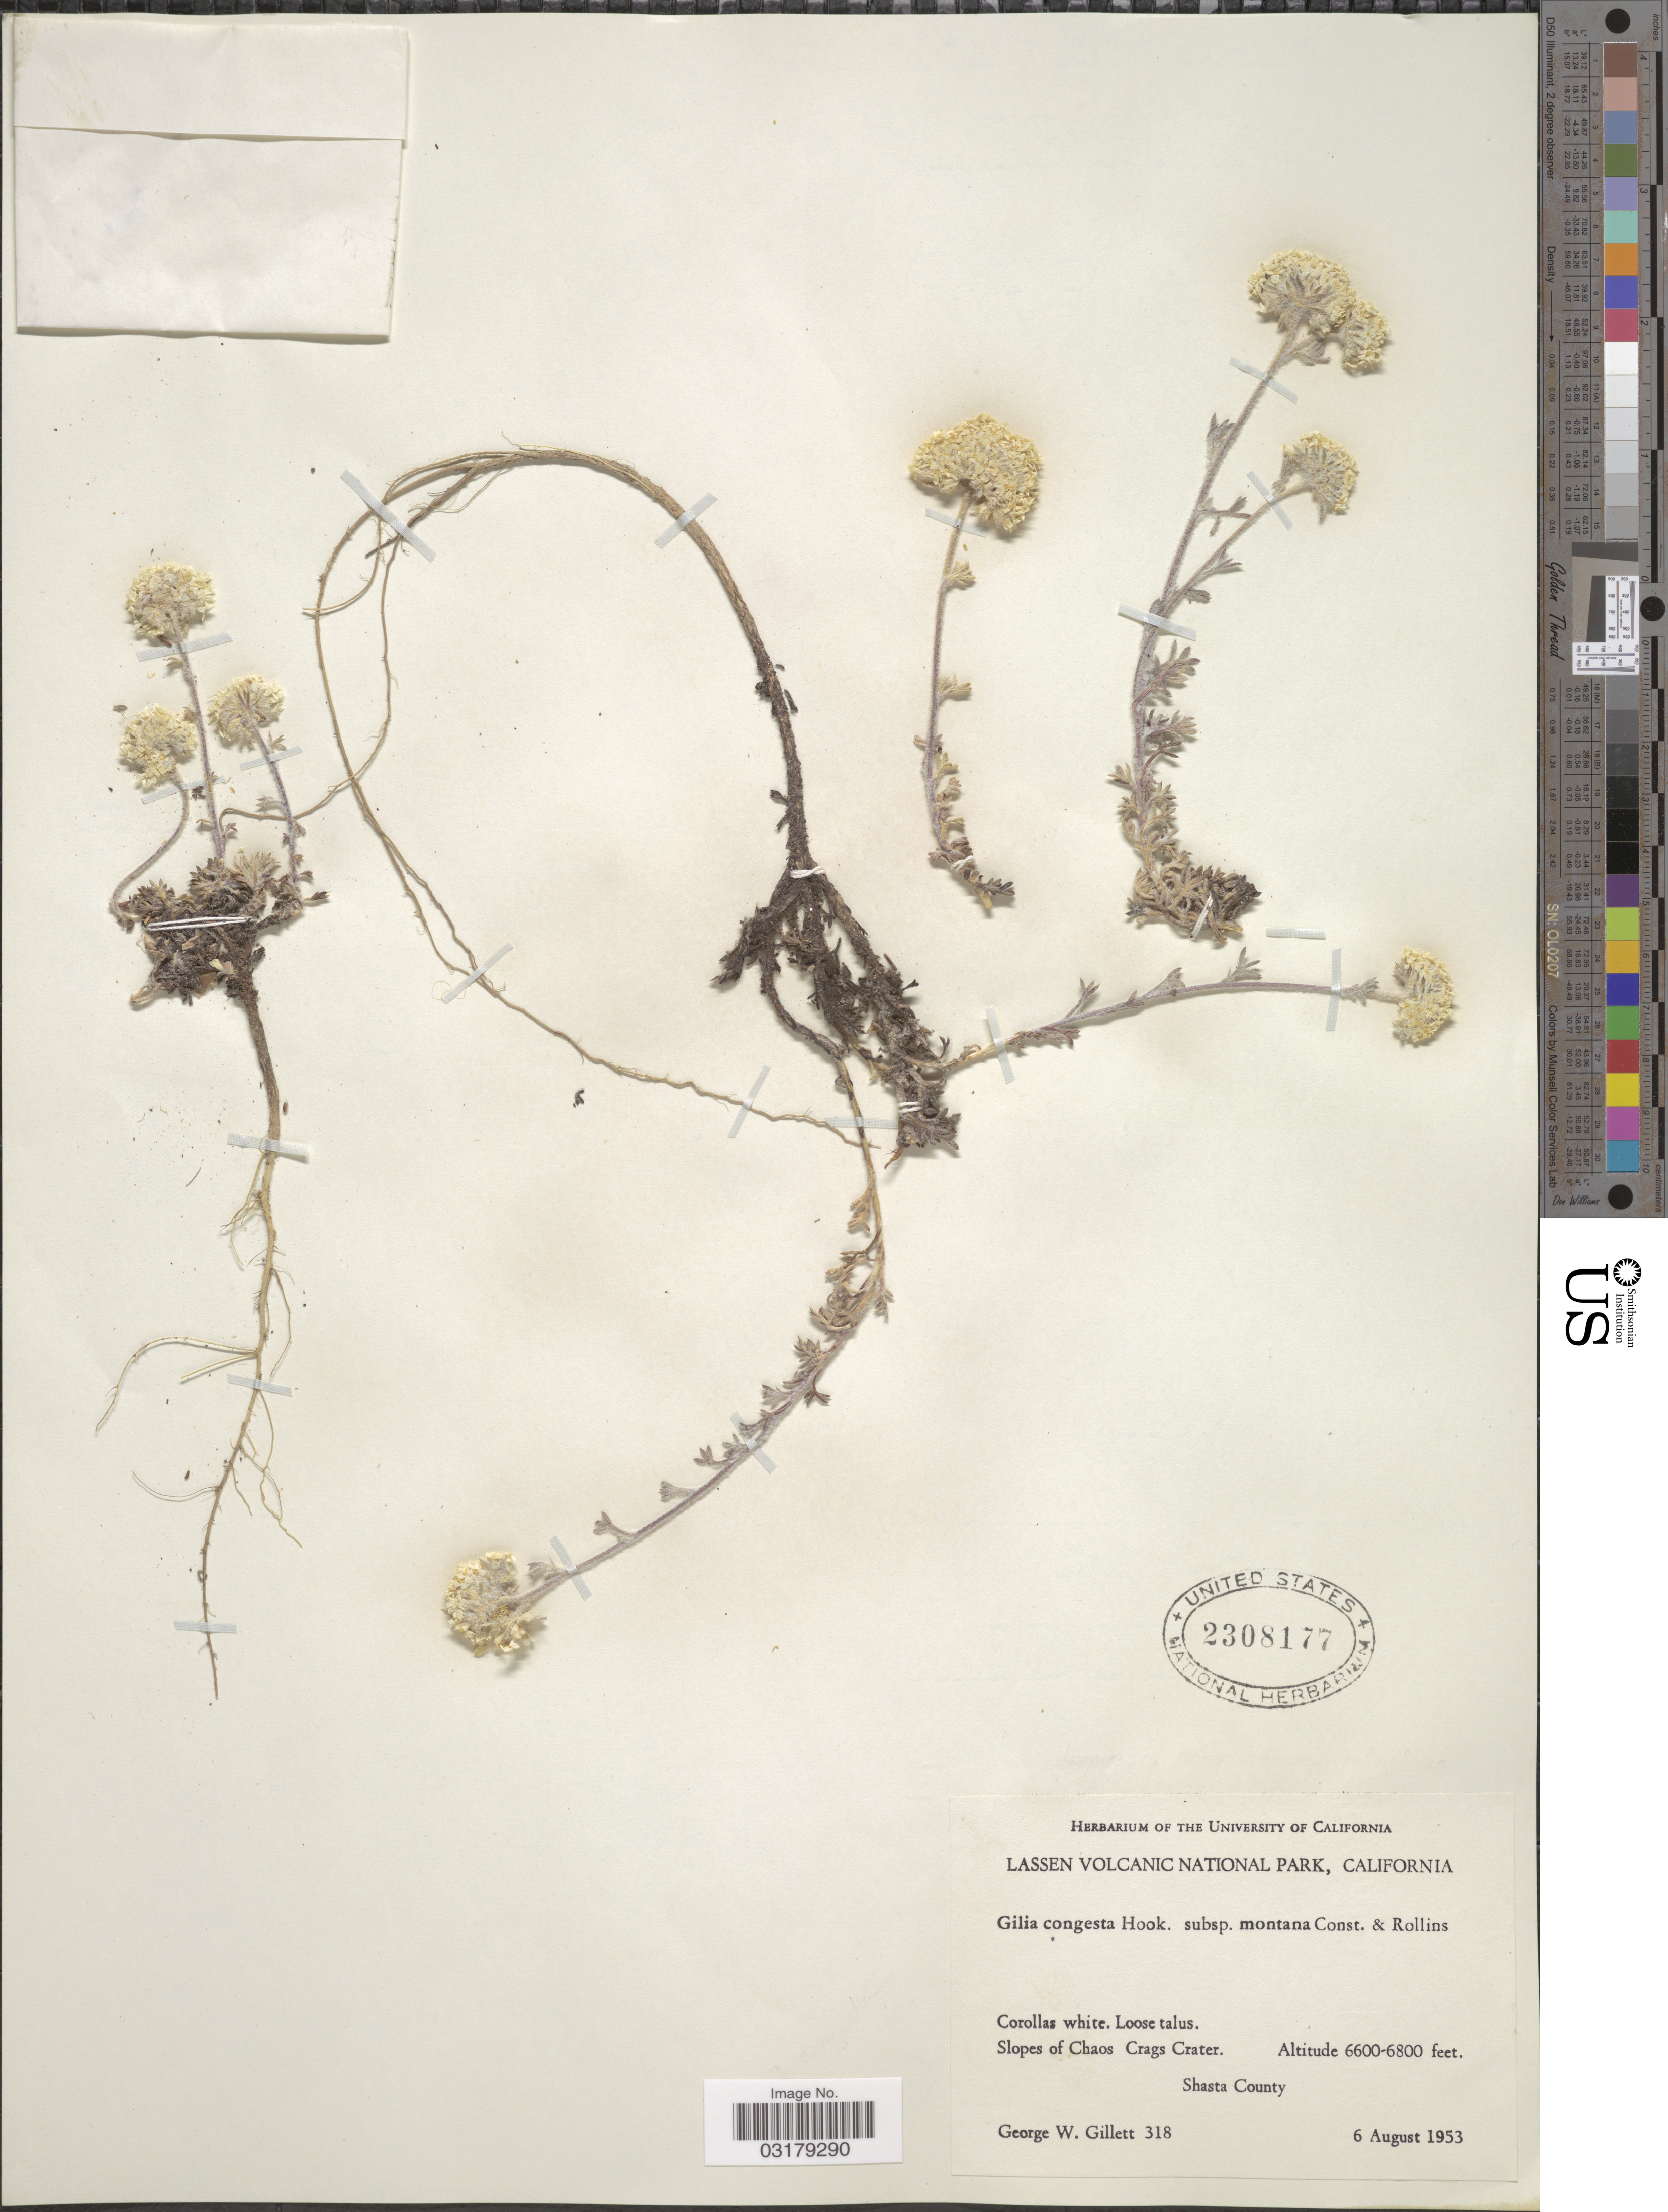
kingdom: Plantae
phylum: Tracheophyta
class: Magnoliopsida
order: Ericales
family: Polemoniaceae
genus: Ipomopsis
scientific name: Ipomopsis congesta var. montana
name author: (Constance & Rollins) Reveal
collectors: G. Gillett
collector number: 318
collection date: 1953-08-06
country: United States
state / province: California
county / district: Shasta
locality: Lassen Volcanic National Park, California. Slopes of Chaos Crags Crater. Shasta County.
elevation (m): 2012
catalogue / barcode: US 2308177